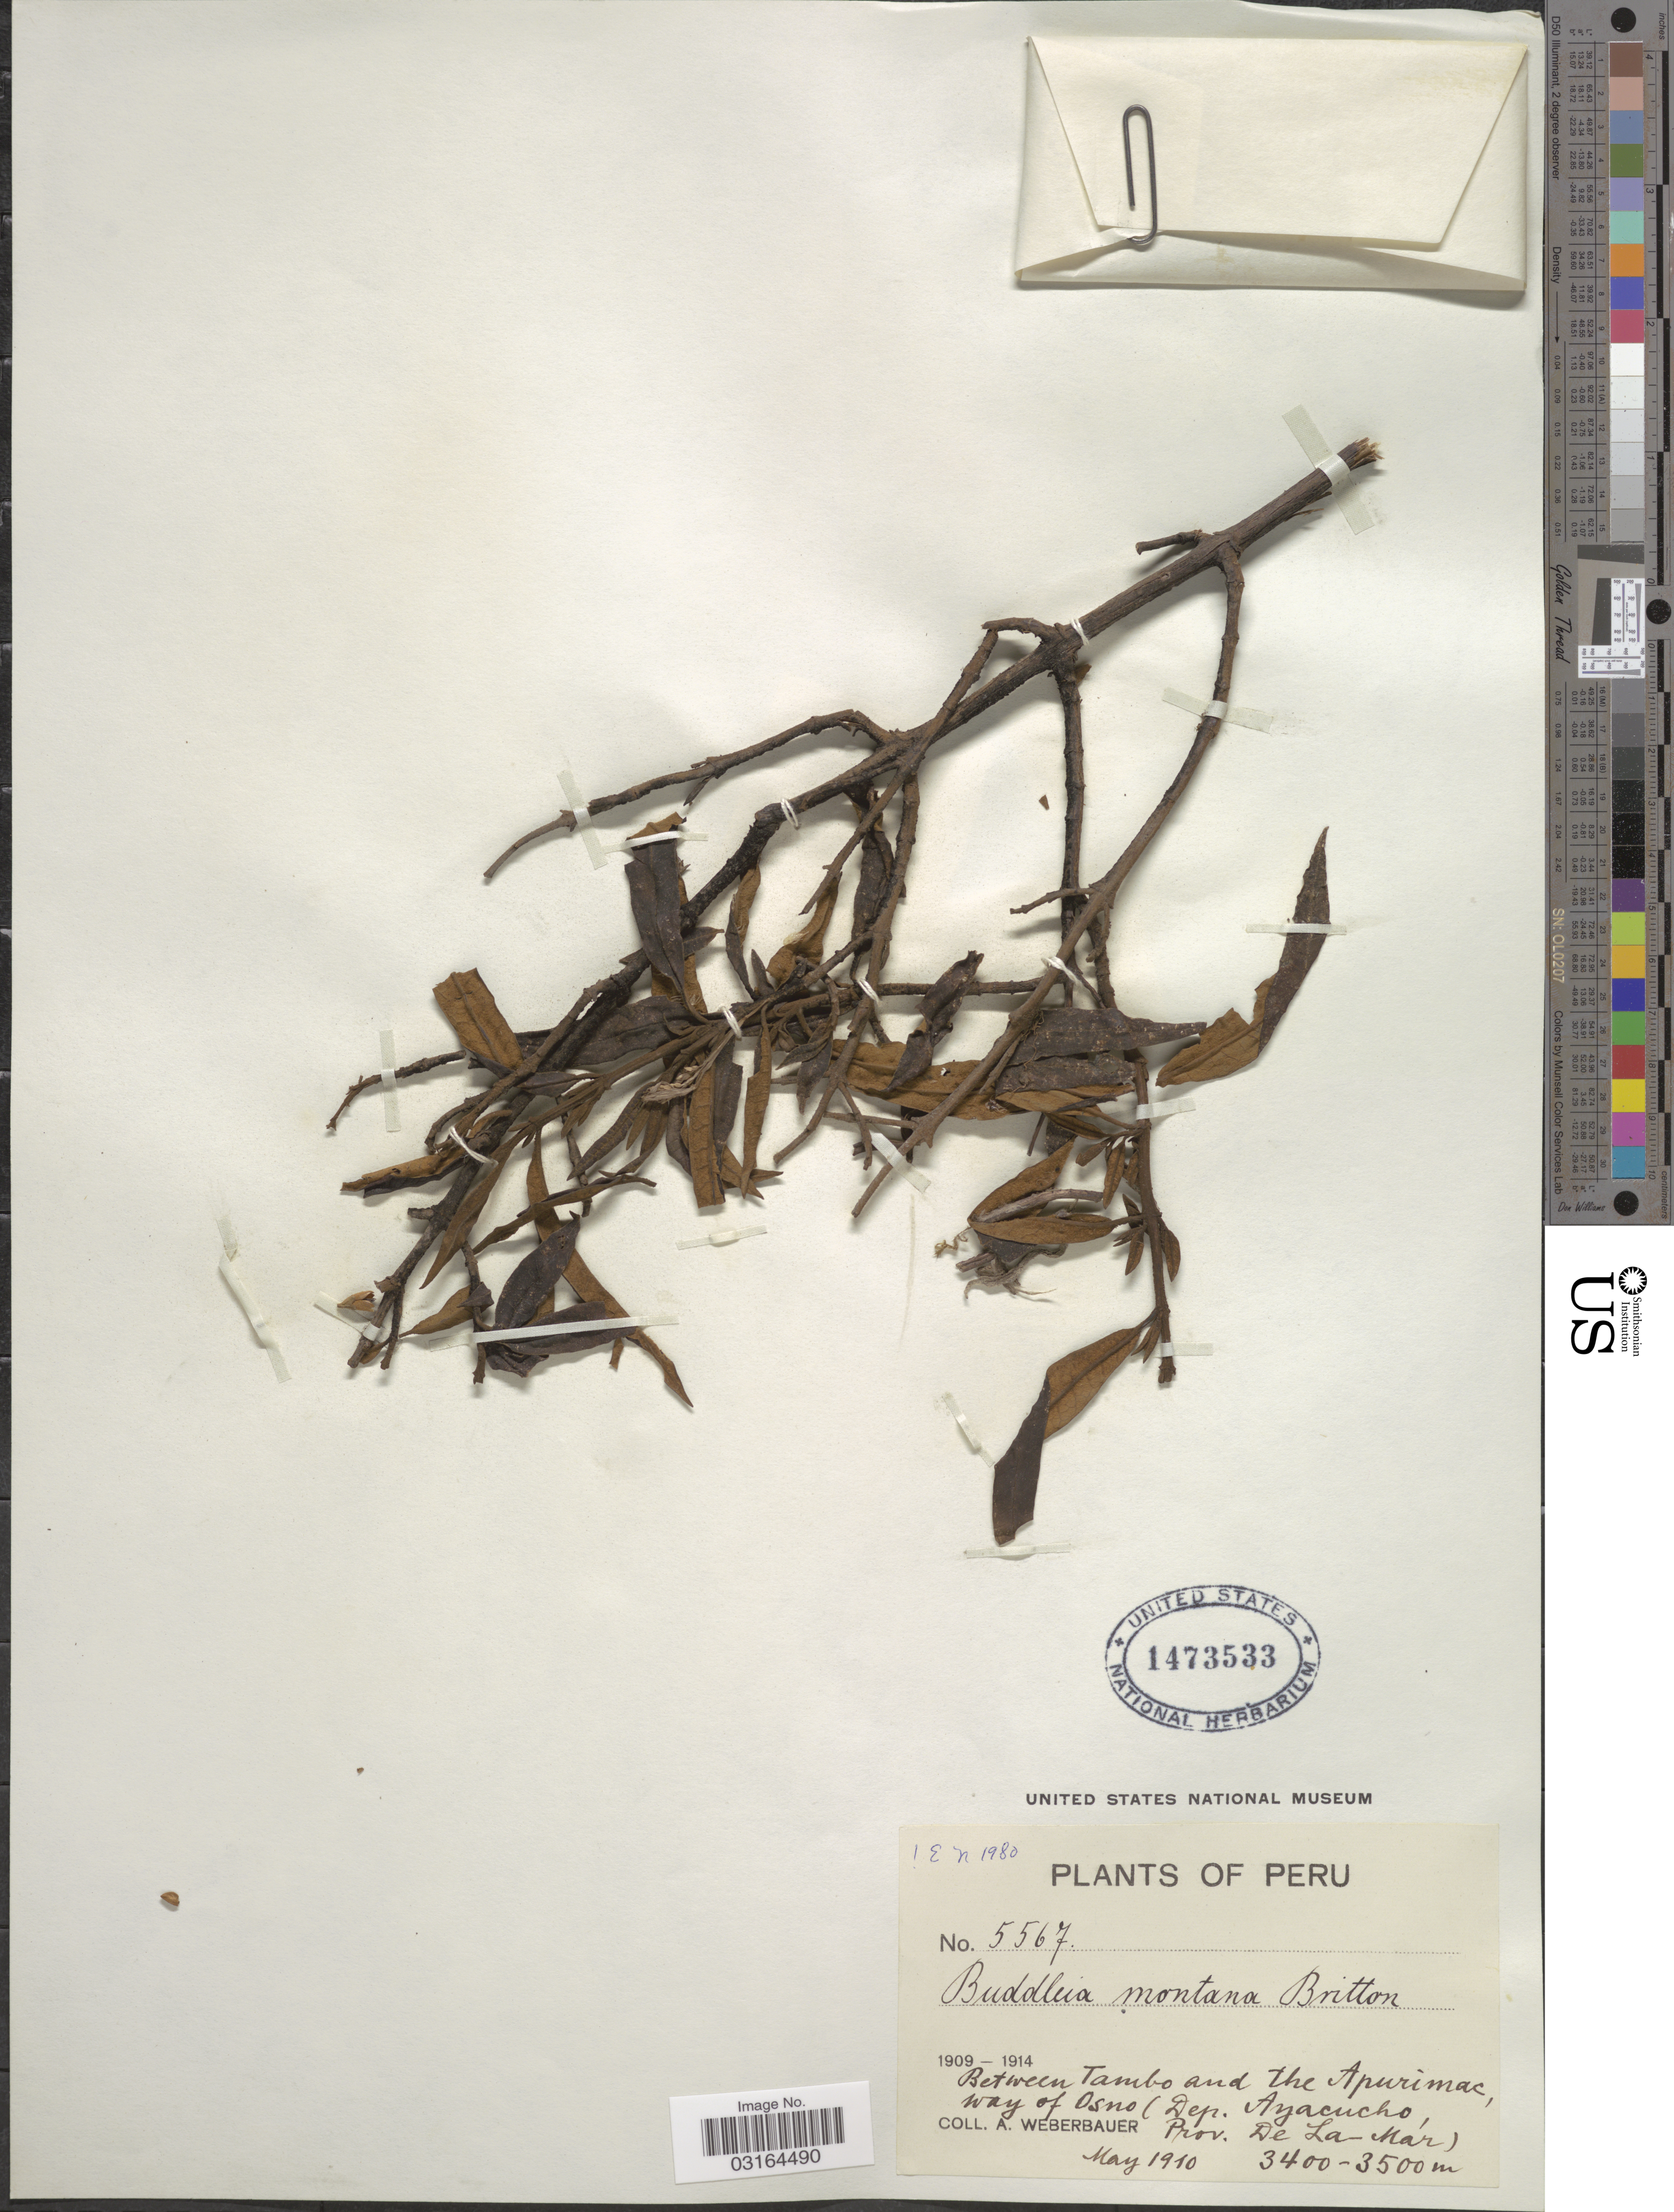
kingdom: Plantae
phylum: Tracheophyta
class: Magnoliopsida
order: Lamiales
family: Scrophulariaceae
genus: Buddleja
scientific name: Buddleja montana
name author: Britton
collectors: A. Weberbauer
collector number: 5567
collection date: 1910-05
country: Peru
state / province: Ayacucho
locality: Between Tambo and the Apurimac, way of Osno (Dep. Ayacucho, Prov. De La-Mar)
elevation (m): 3400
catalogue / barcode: US 1473533